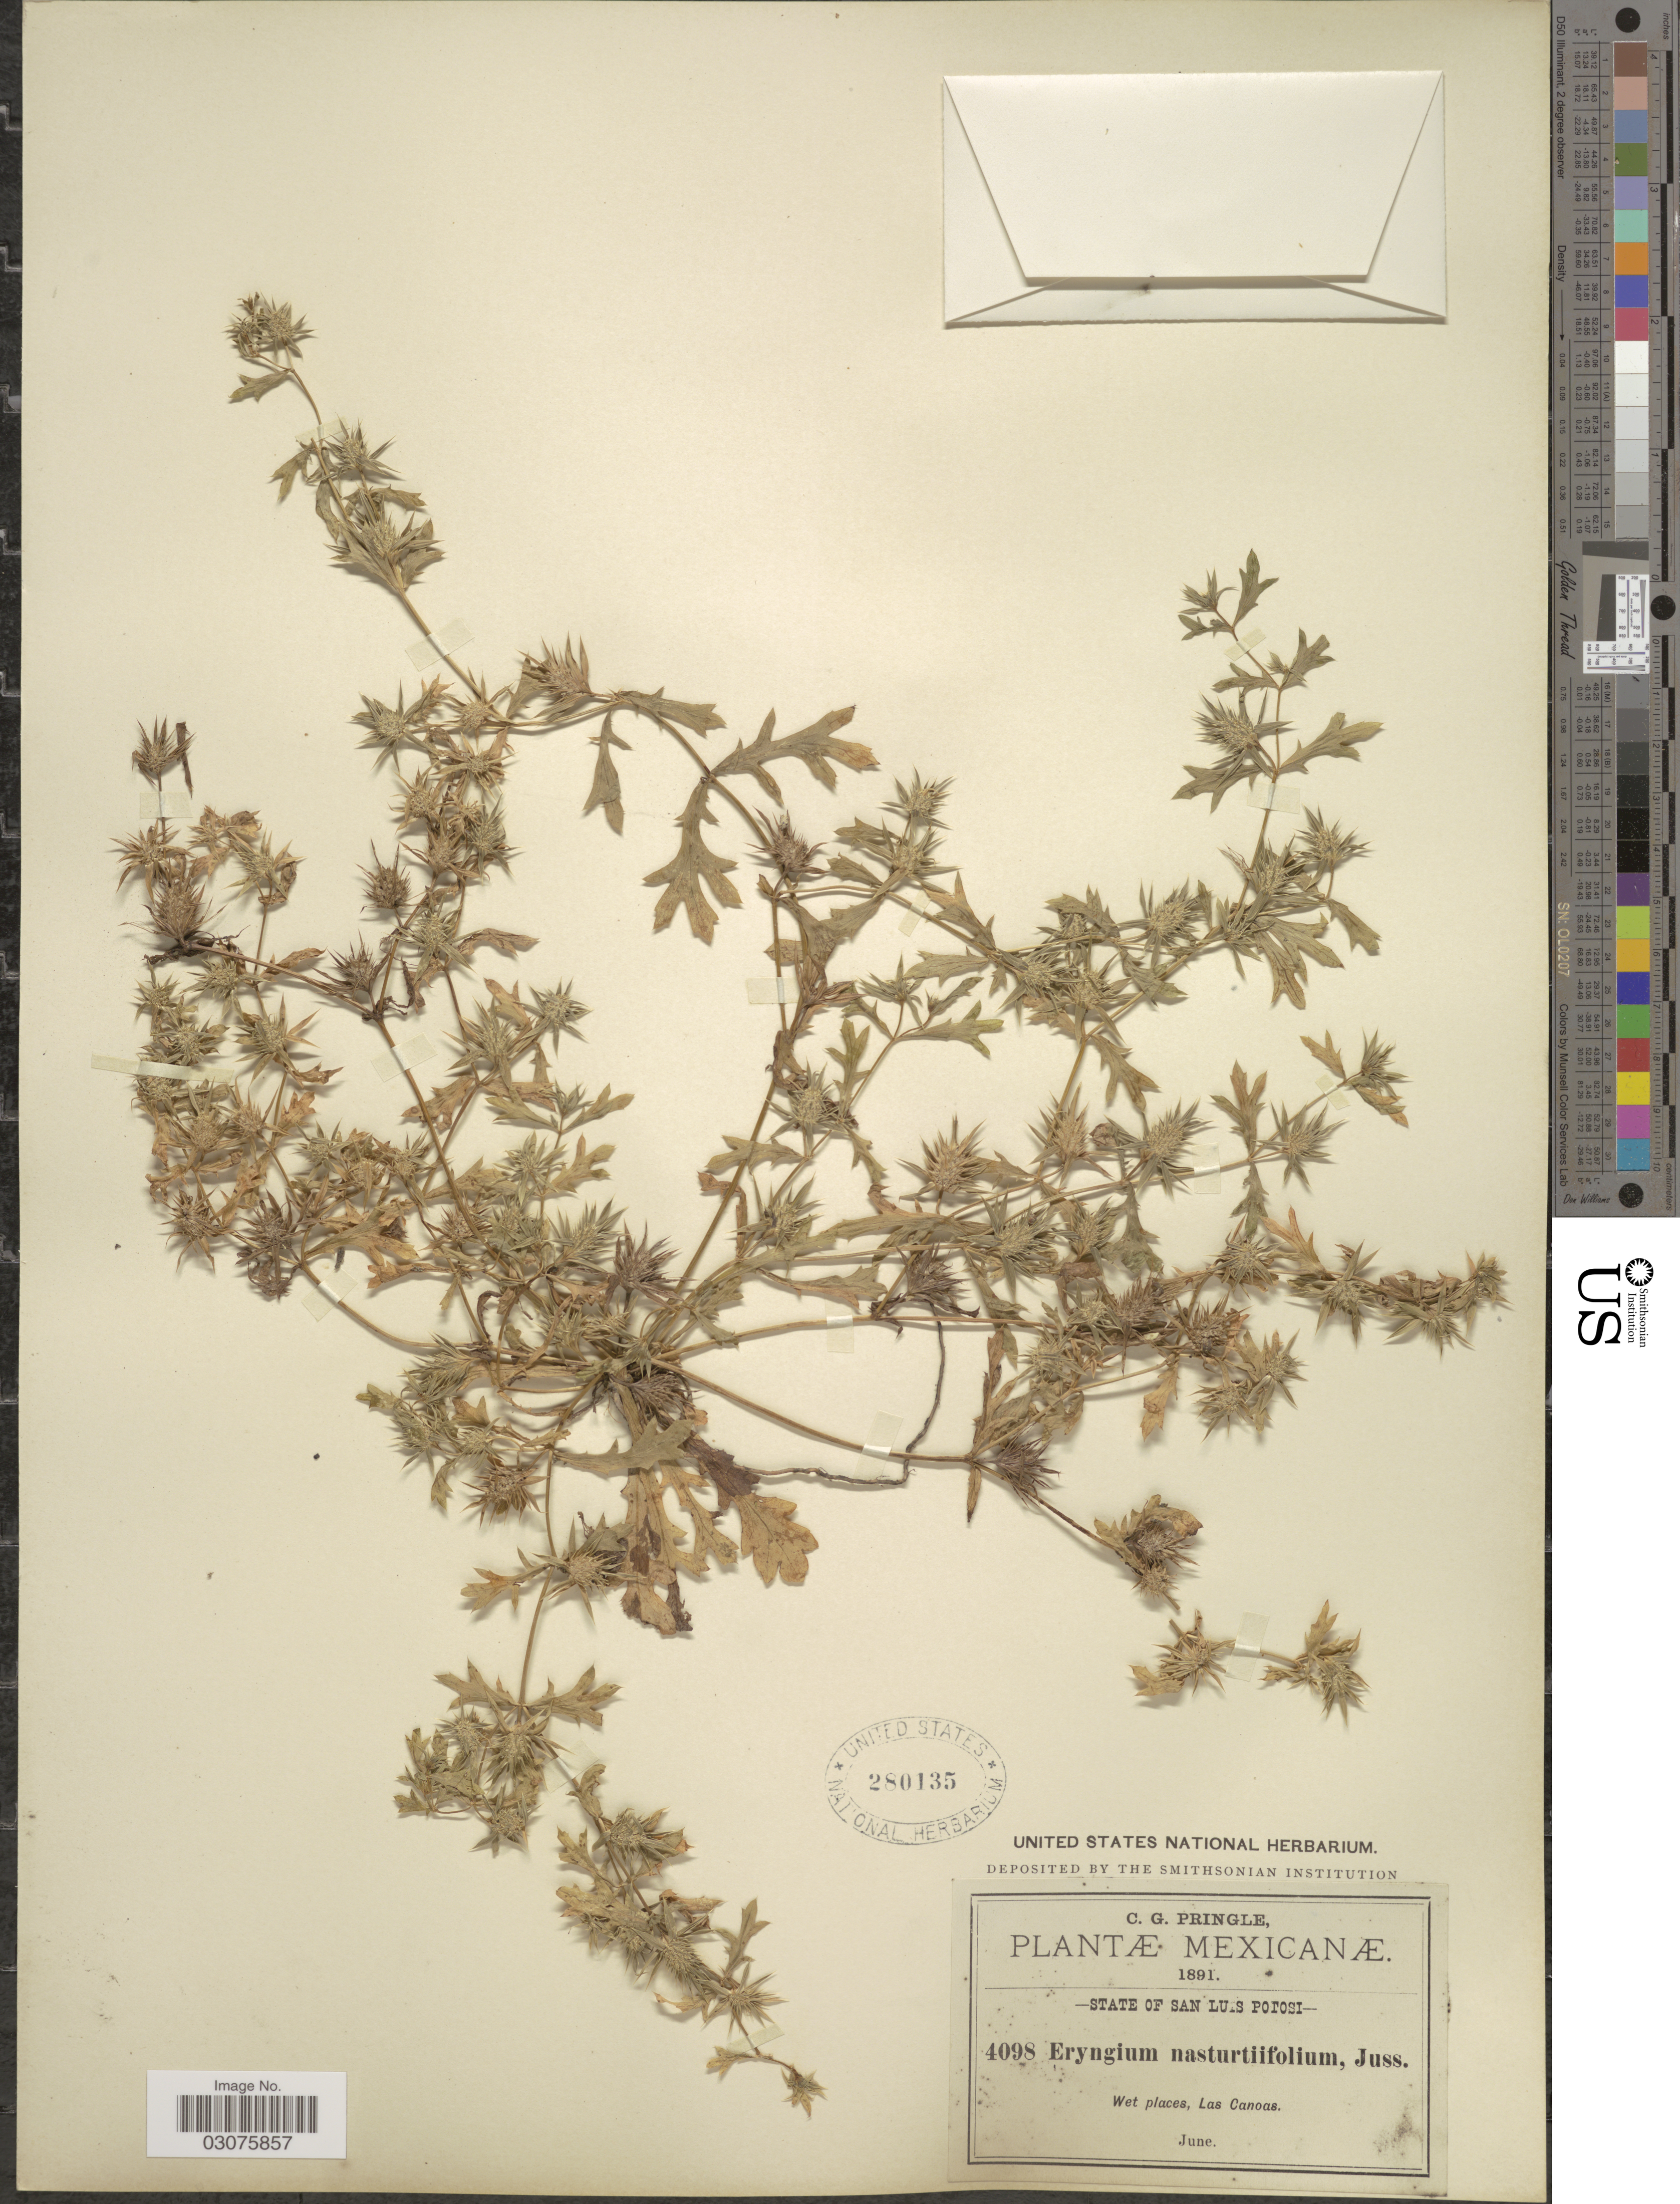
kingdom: Plantae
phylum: Tracheophyta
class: Magnoliopsida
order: Apiales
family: Apiaceae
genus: Eryngium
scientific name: Eryngium nasturtiifolium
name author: Juss. ex F. Delaroche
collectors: C. G. Pringle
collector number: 4098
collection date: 1891-06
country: Mexico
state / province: San Luis Potosí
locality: State of San Luis Potosi. Wet places, Las Canoas.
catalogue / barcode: US 280135